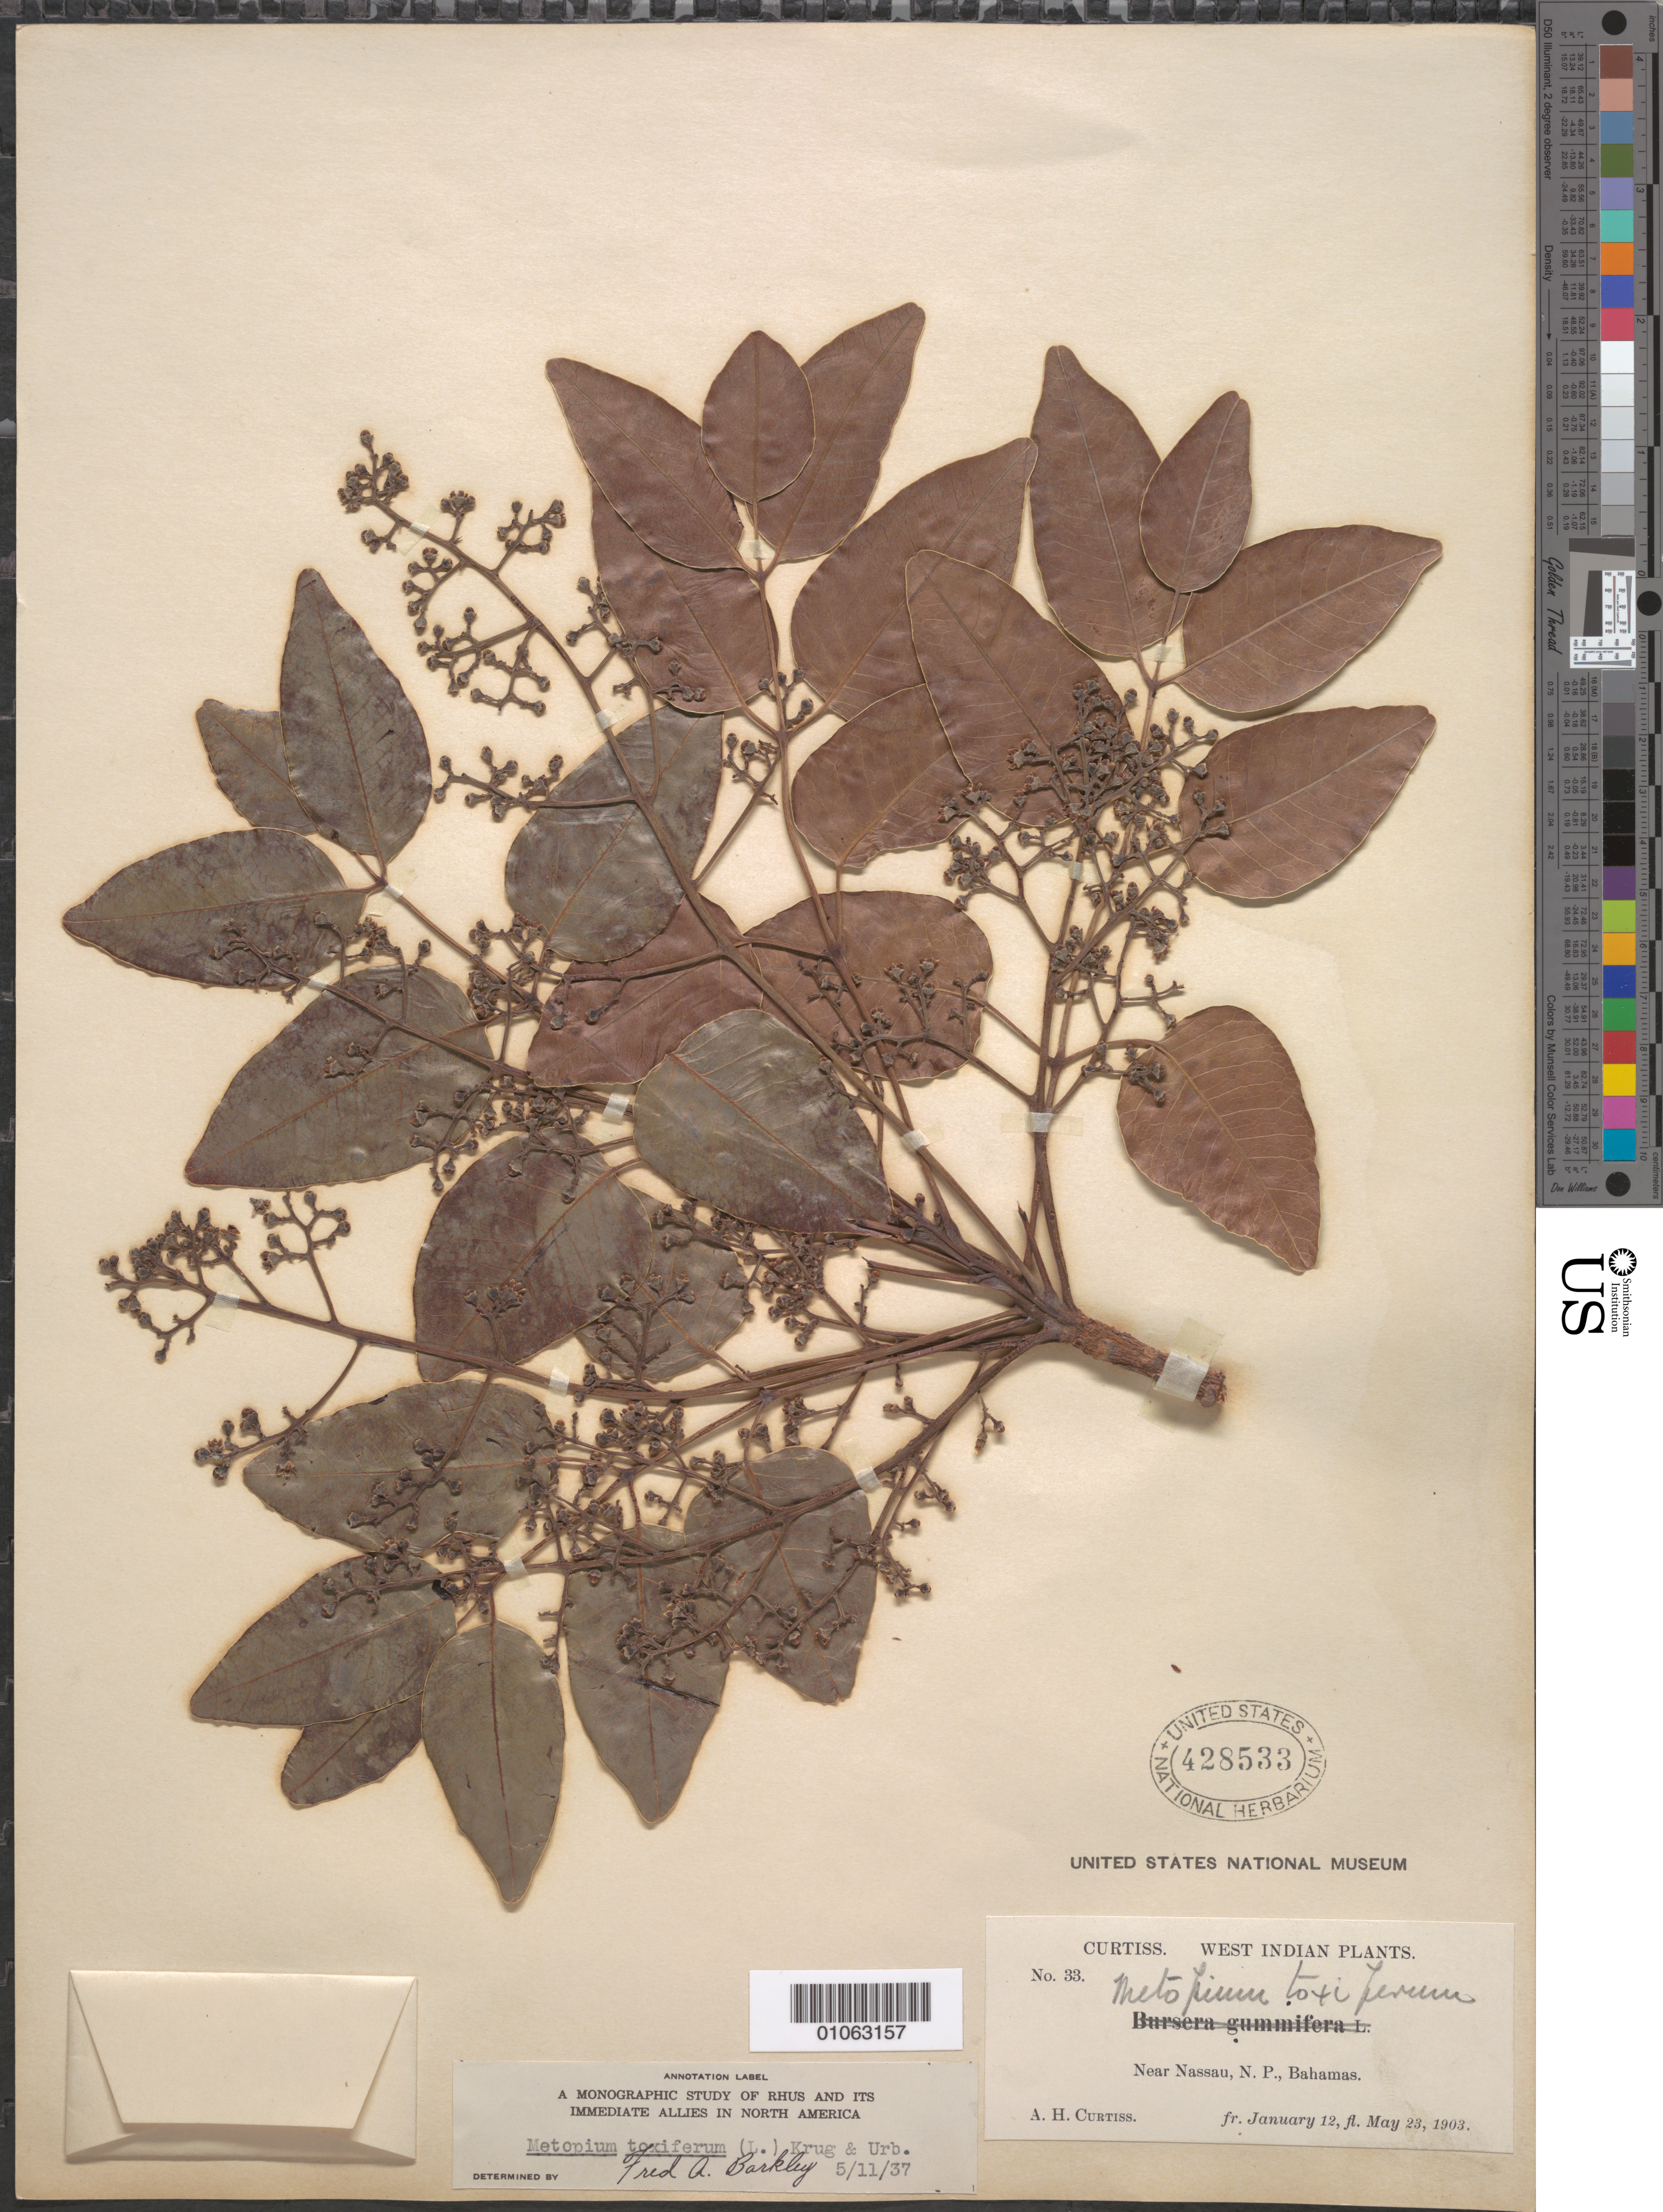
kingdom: Plantae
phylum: Tracheophyta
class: Magnoliopsida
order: Sapindales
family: Anacardiaceae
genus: Metopium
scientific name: Metopium toxiferum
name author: (L.) Krug & Urb.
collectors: A. H. Curtiss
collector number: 33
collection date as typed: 12 Jan 1903 to 23 May 1903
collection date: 1903-01-12/1903-05-23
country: Bahamas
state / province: New Providence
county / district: Nassau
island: New Providence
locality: Near Nassau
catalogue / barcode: US 428533